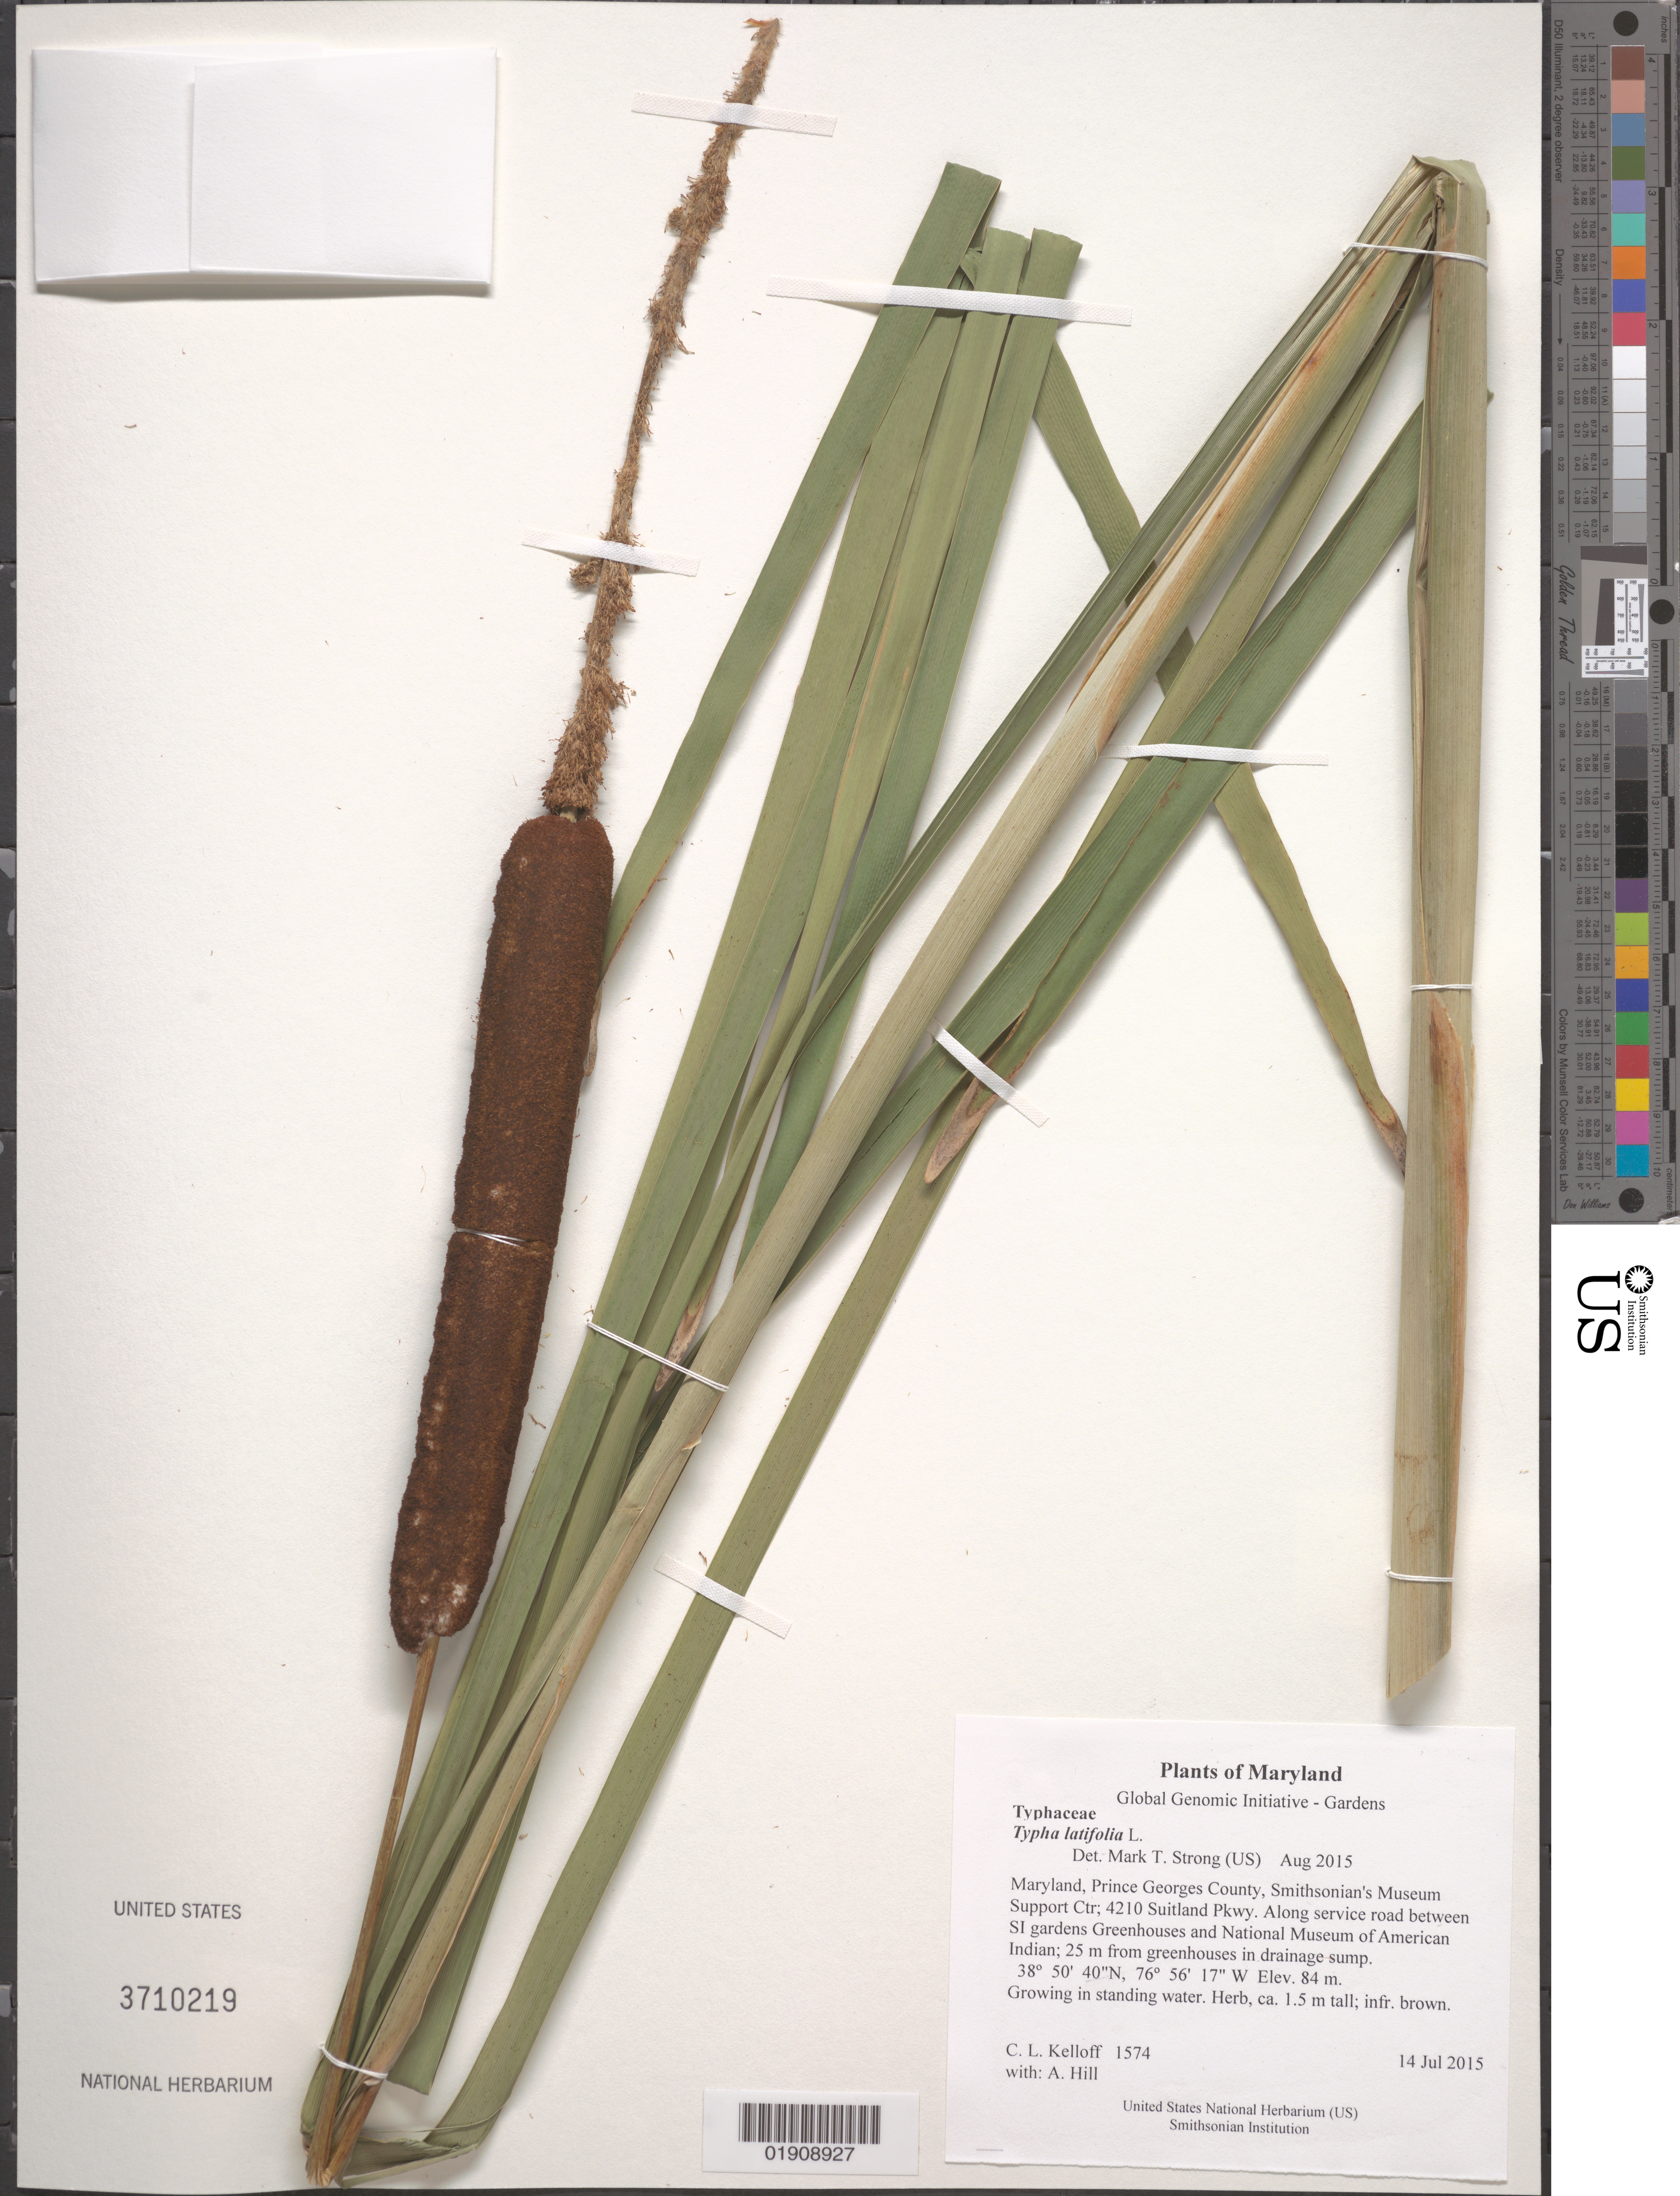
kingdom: Plantae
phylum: Tracheophyta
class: Liliopsida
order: Poales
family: Typhaceae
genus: Typha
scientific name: Typha latifolia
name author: L.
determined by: Strong, M. T., (US), Smithsonian Institution - National Museum of Natural History (UNITED STATES)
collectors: C. L. Kelloff & A. Hill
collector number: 1574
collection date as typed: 14 Jul 2015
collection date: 2015-07-14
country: United States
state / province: Maryland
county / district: Prince George's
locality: Smithsonian's Museum Support Ctr; 4210 Suitland Pkwy. Along service road between SI gardens Greenhouses and National Museum of American Indian; 25 m from greenhouses in drainage sump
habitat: Growing in standing water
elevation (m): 84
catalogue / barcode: US 3710219